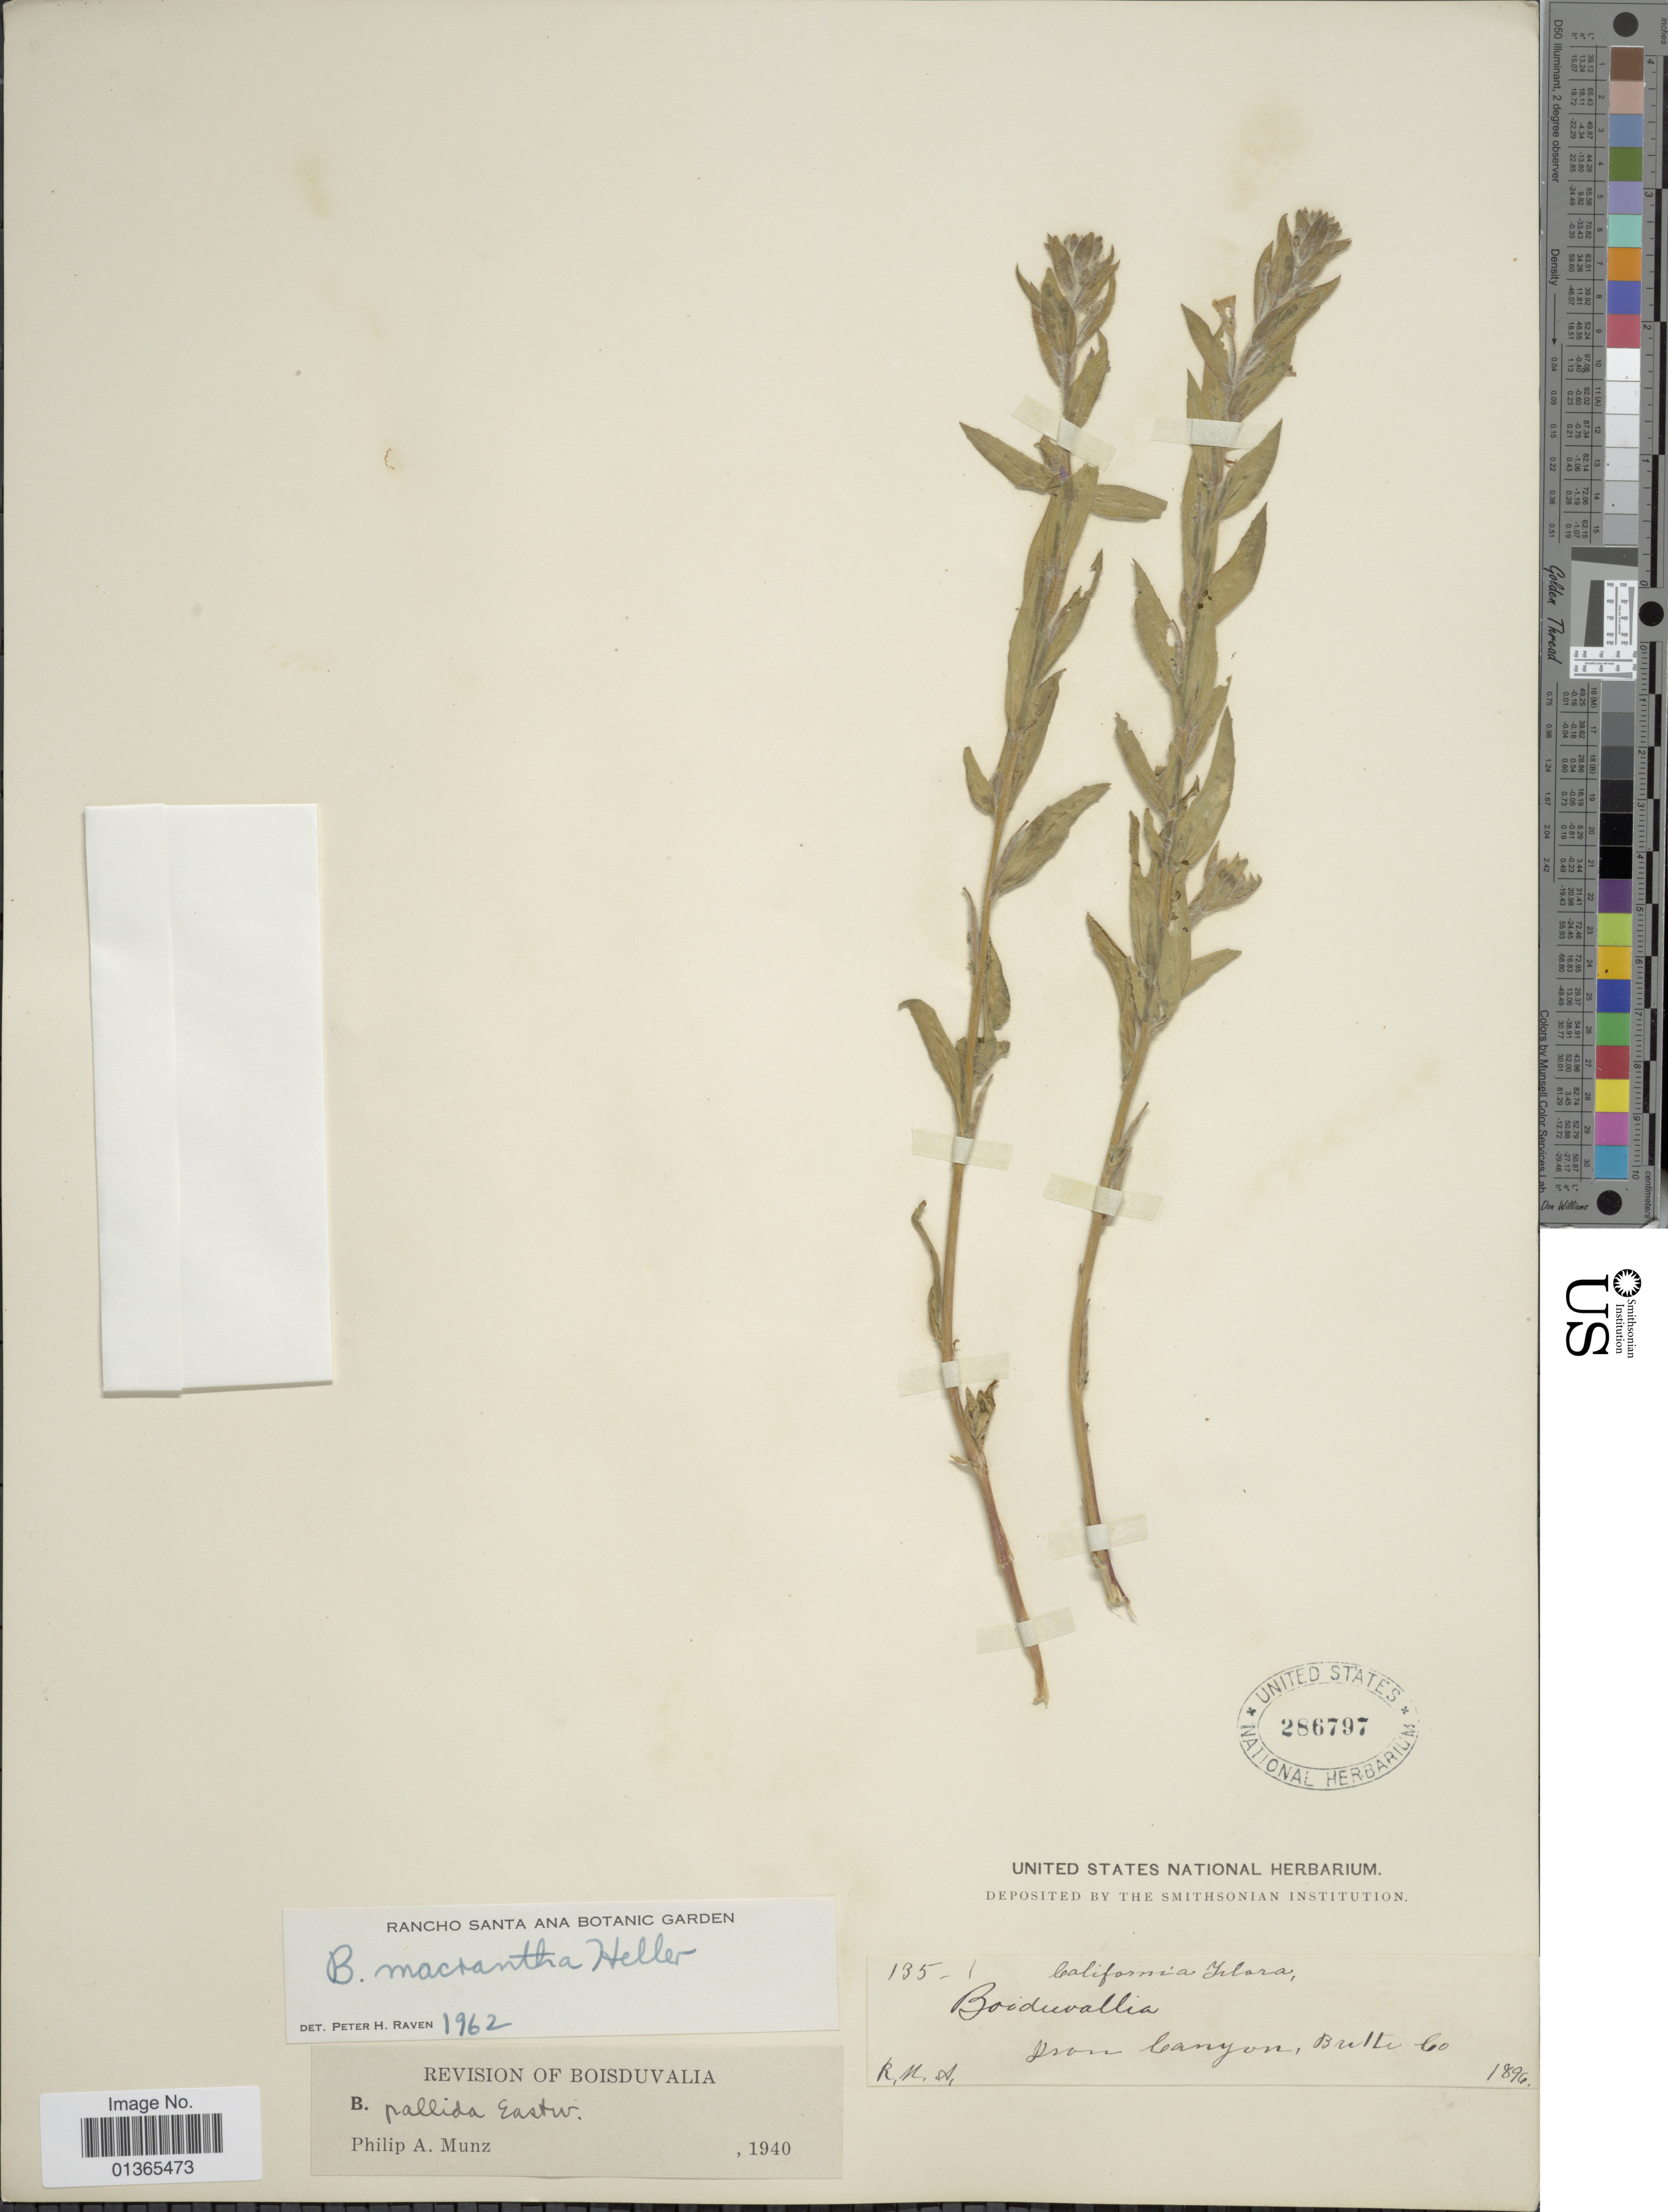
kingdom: Plantae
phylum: Tracheophyta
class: Magnoliopsida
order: Myrtales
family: Onagraceae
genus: Epilobium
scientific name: Epilobium pallidum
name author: (Eastw.) Hoch & P.H. Raven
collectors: R. Austin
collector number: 135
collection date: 1896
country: United States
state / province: California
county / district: Butte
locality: Iron Canyon, Butte Co.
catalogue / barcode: US 286797